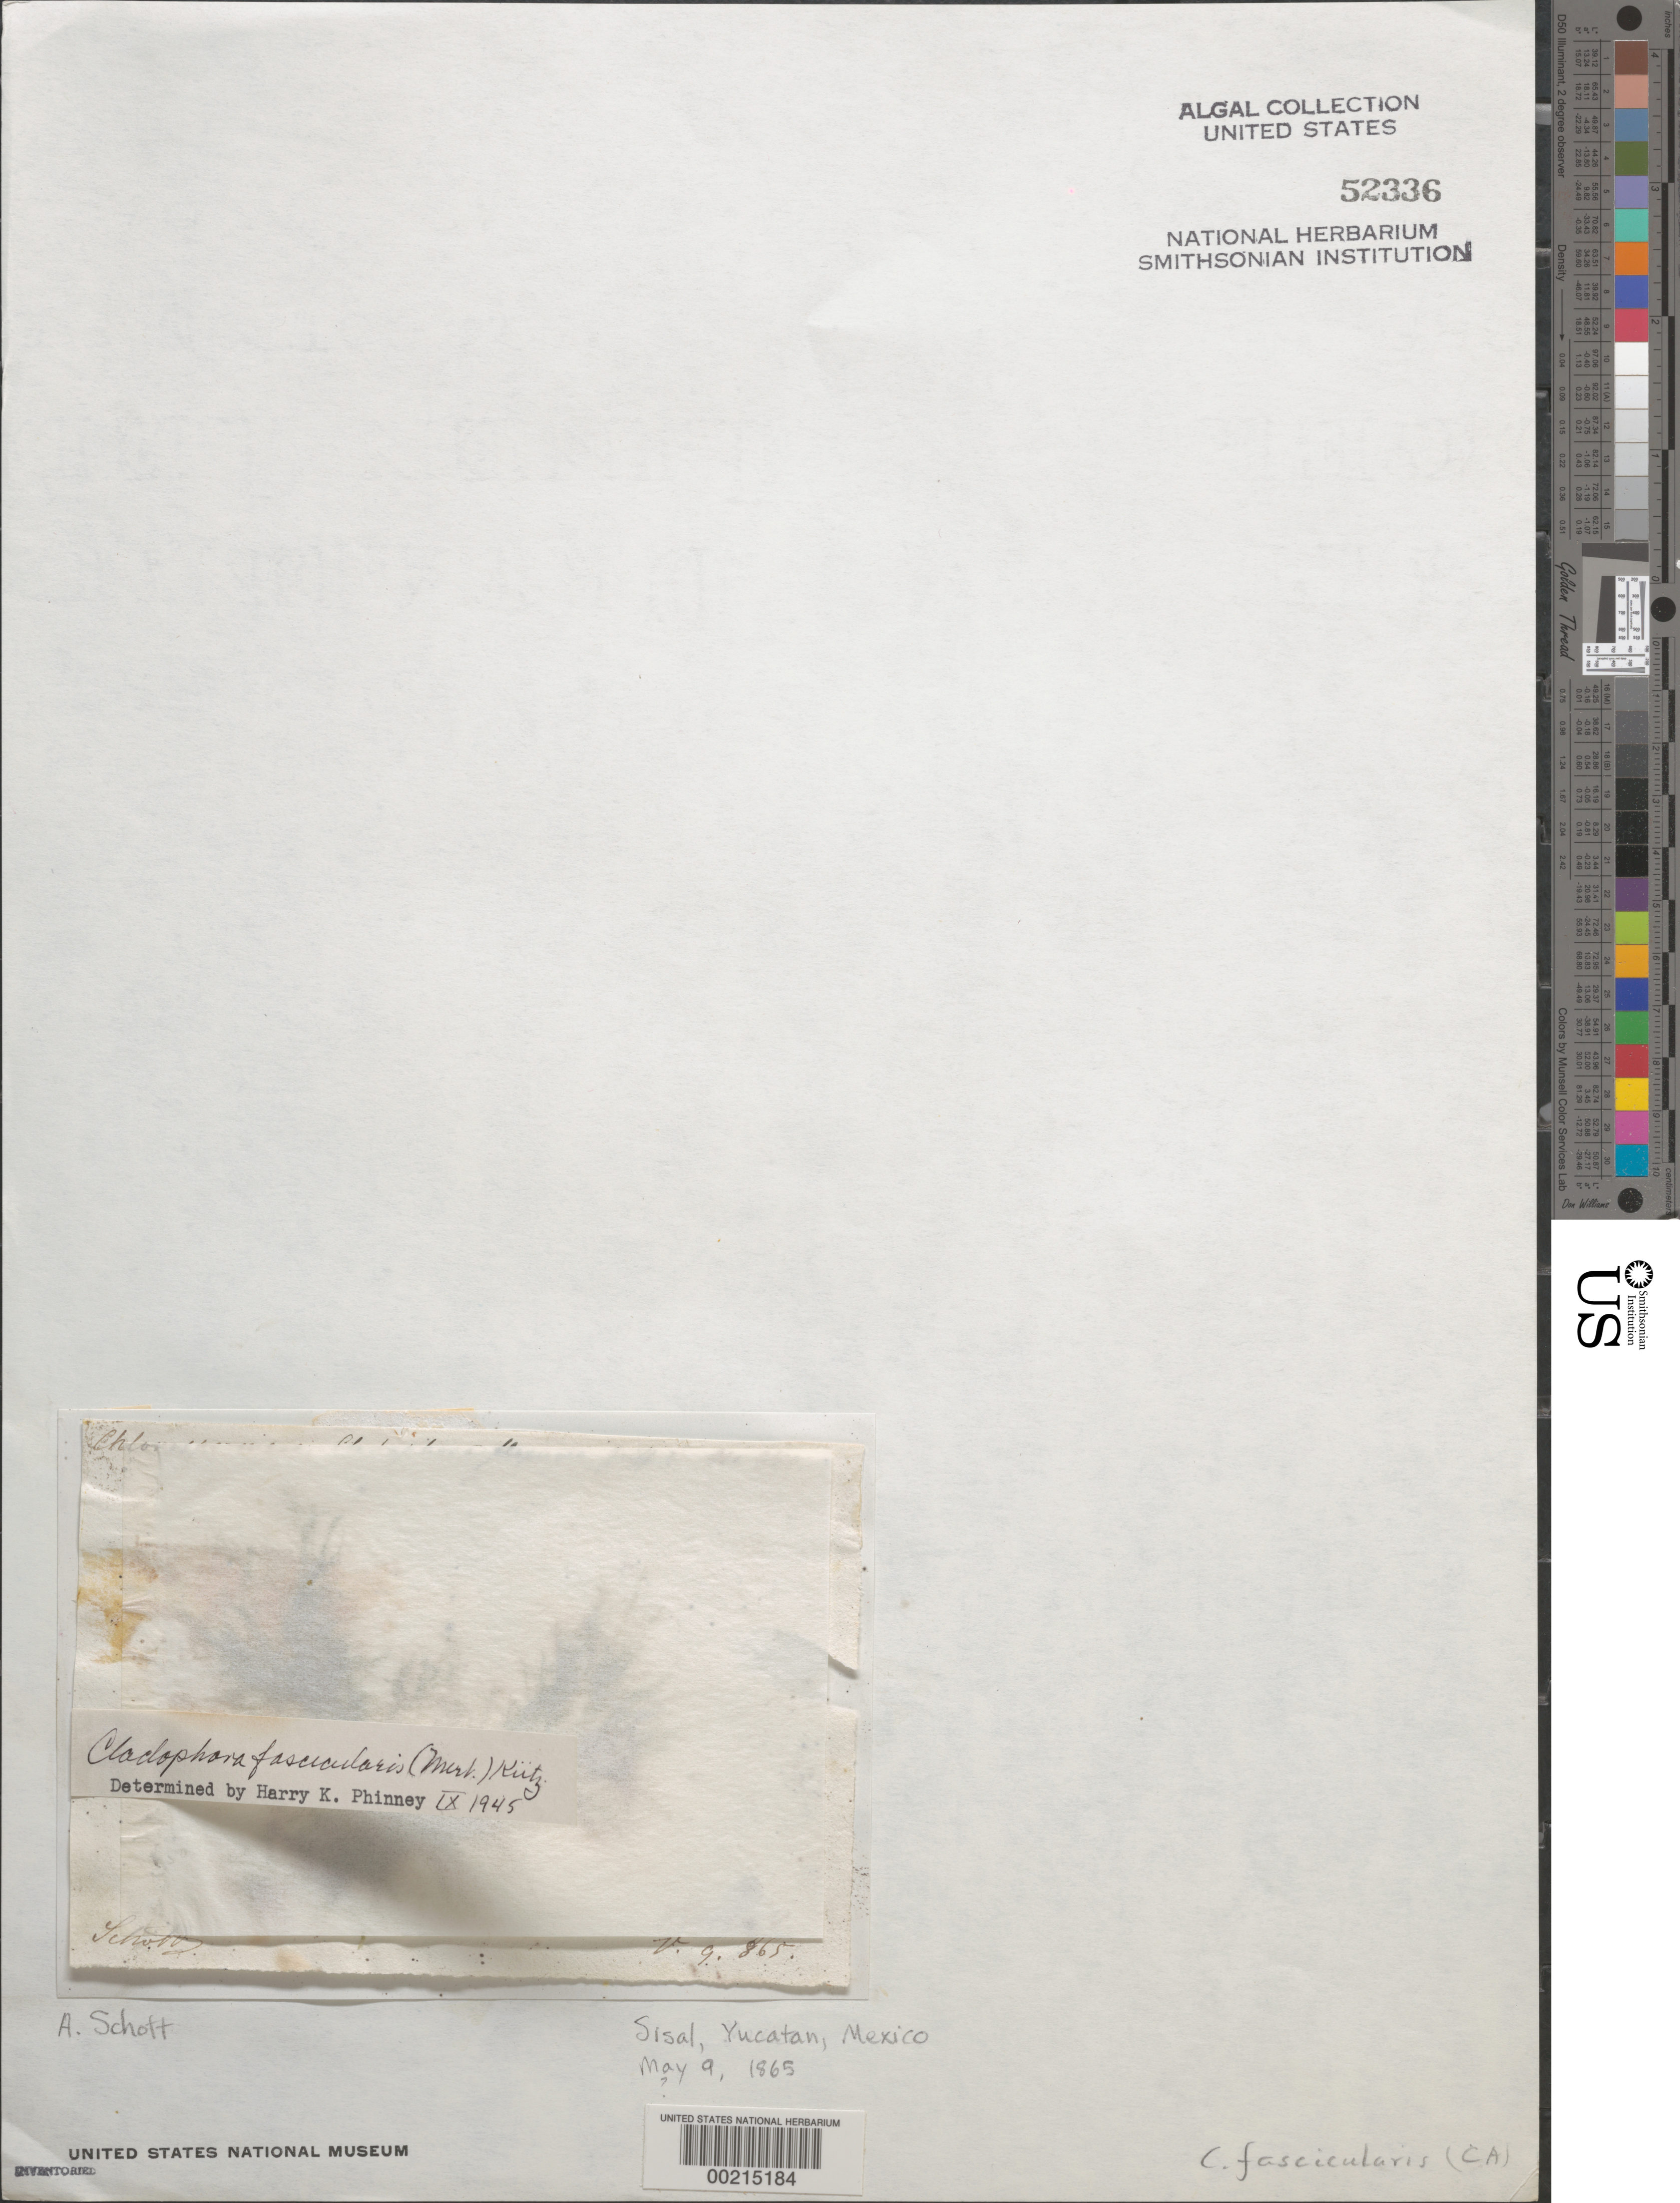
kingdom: Plantae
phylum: Chlorophyta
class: Ulvophyceae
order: Bryopsidales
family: Caulerpaceae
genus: Caulerpa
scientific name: Caulerpa mexicana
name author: Sond. ex Kütz.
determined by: Algae name updating Project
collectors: A. C. V. Schott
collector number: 370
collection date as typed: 09 May 1865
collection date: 1865-05-09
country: Mexico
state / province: Yucatan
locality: Sisal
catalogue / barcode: US 52336